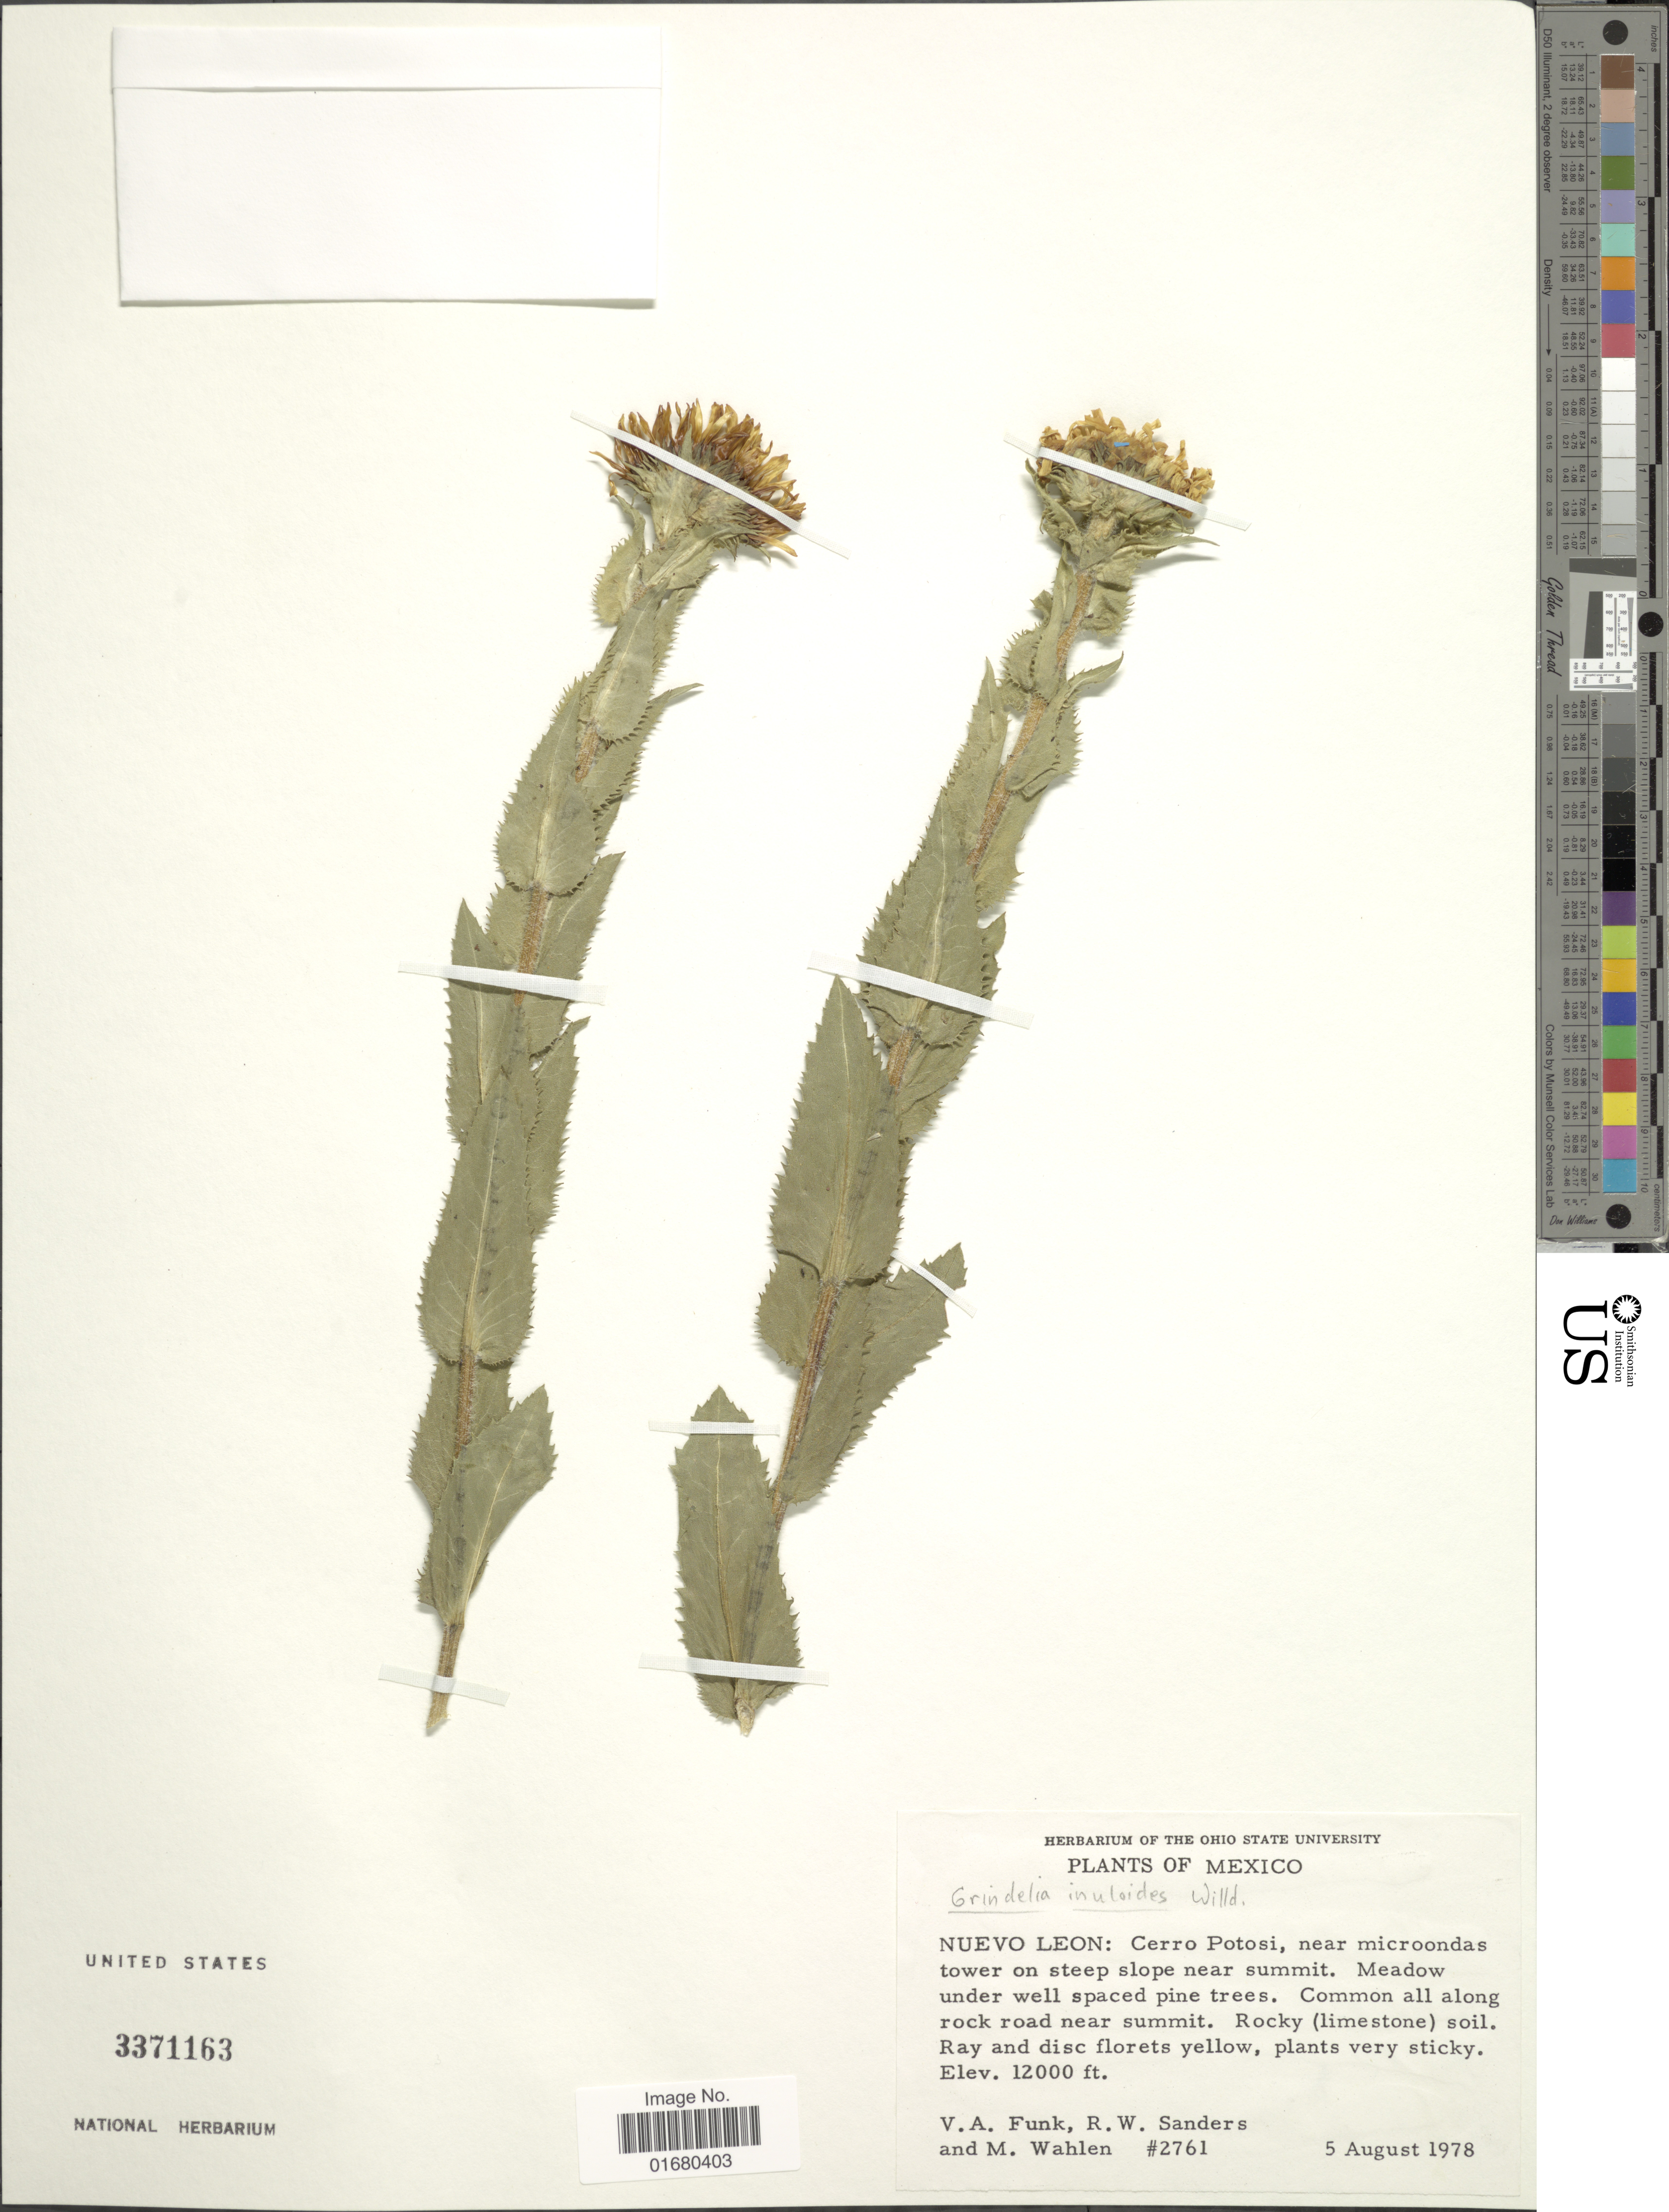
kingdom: Plantae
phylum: Tracheophyta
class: Magnoliopsida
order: Asterales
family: Asteraceae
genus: Grindelia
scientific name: Grindelia inuloides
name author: Willd.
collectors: V. Funk, R. W. Sanders & M. Wahlem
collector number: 2761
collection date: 1978-08-05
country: Mexico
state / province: Nuevo León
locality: Cerro Potosi, near microondas tower on steep slope near summit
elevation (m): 3658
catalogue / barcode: US 3371163